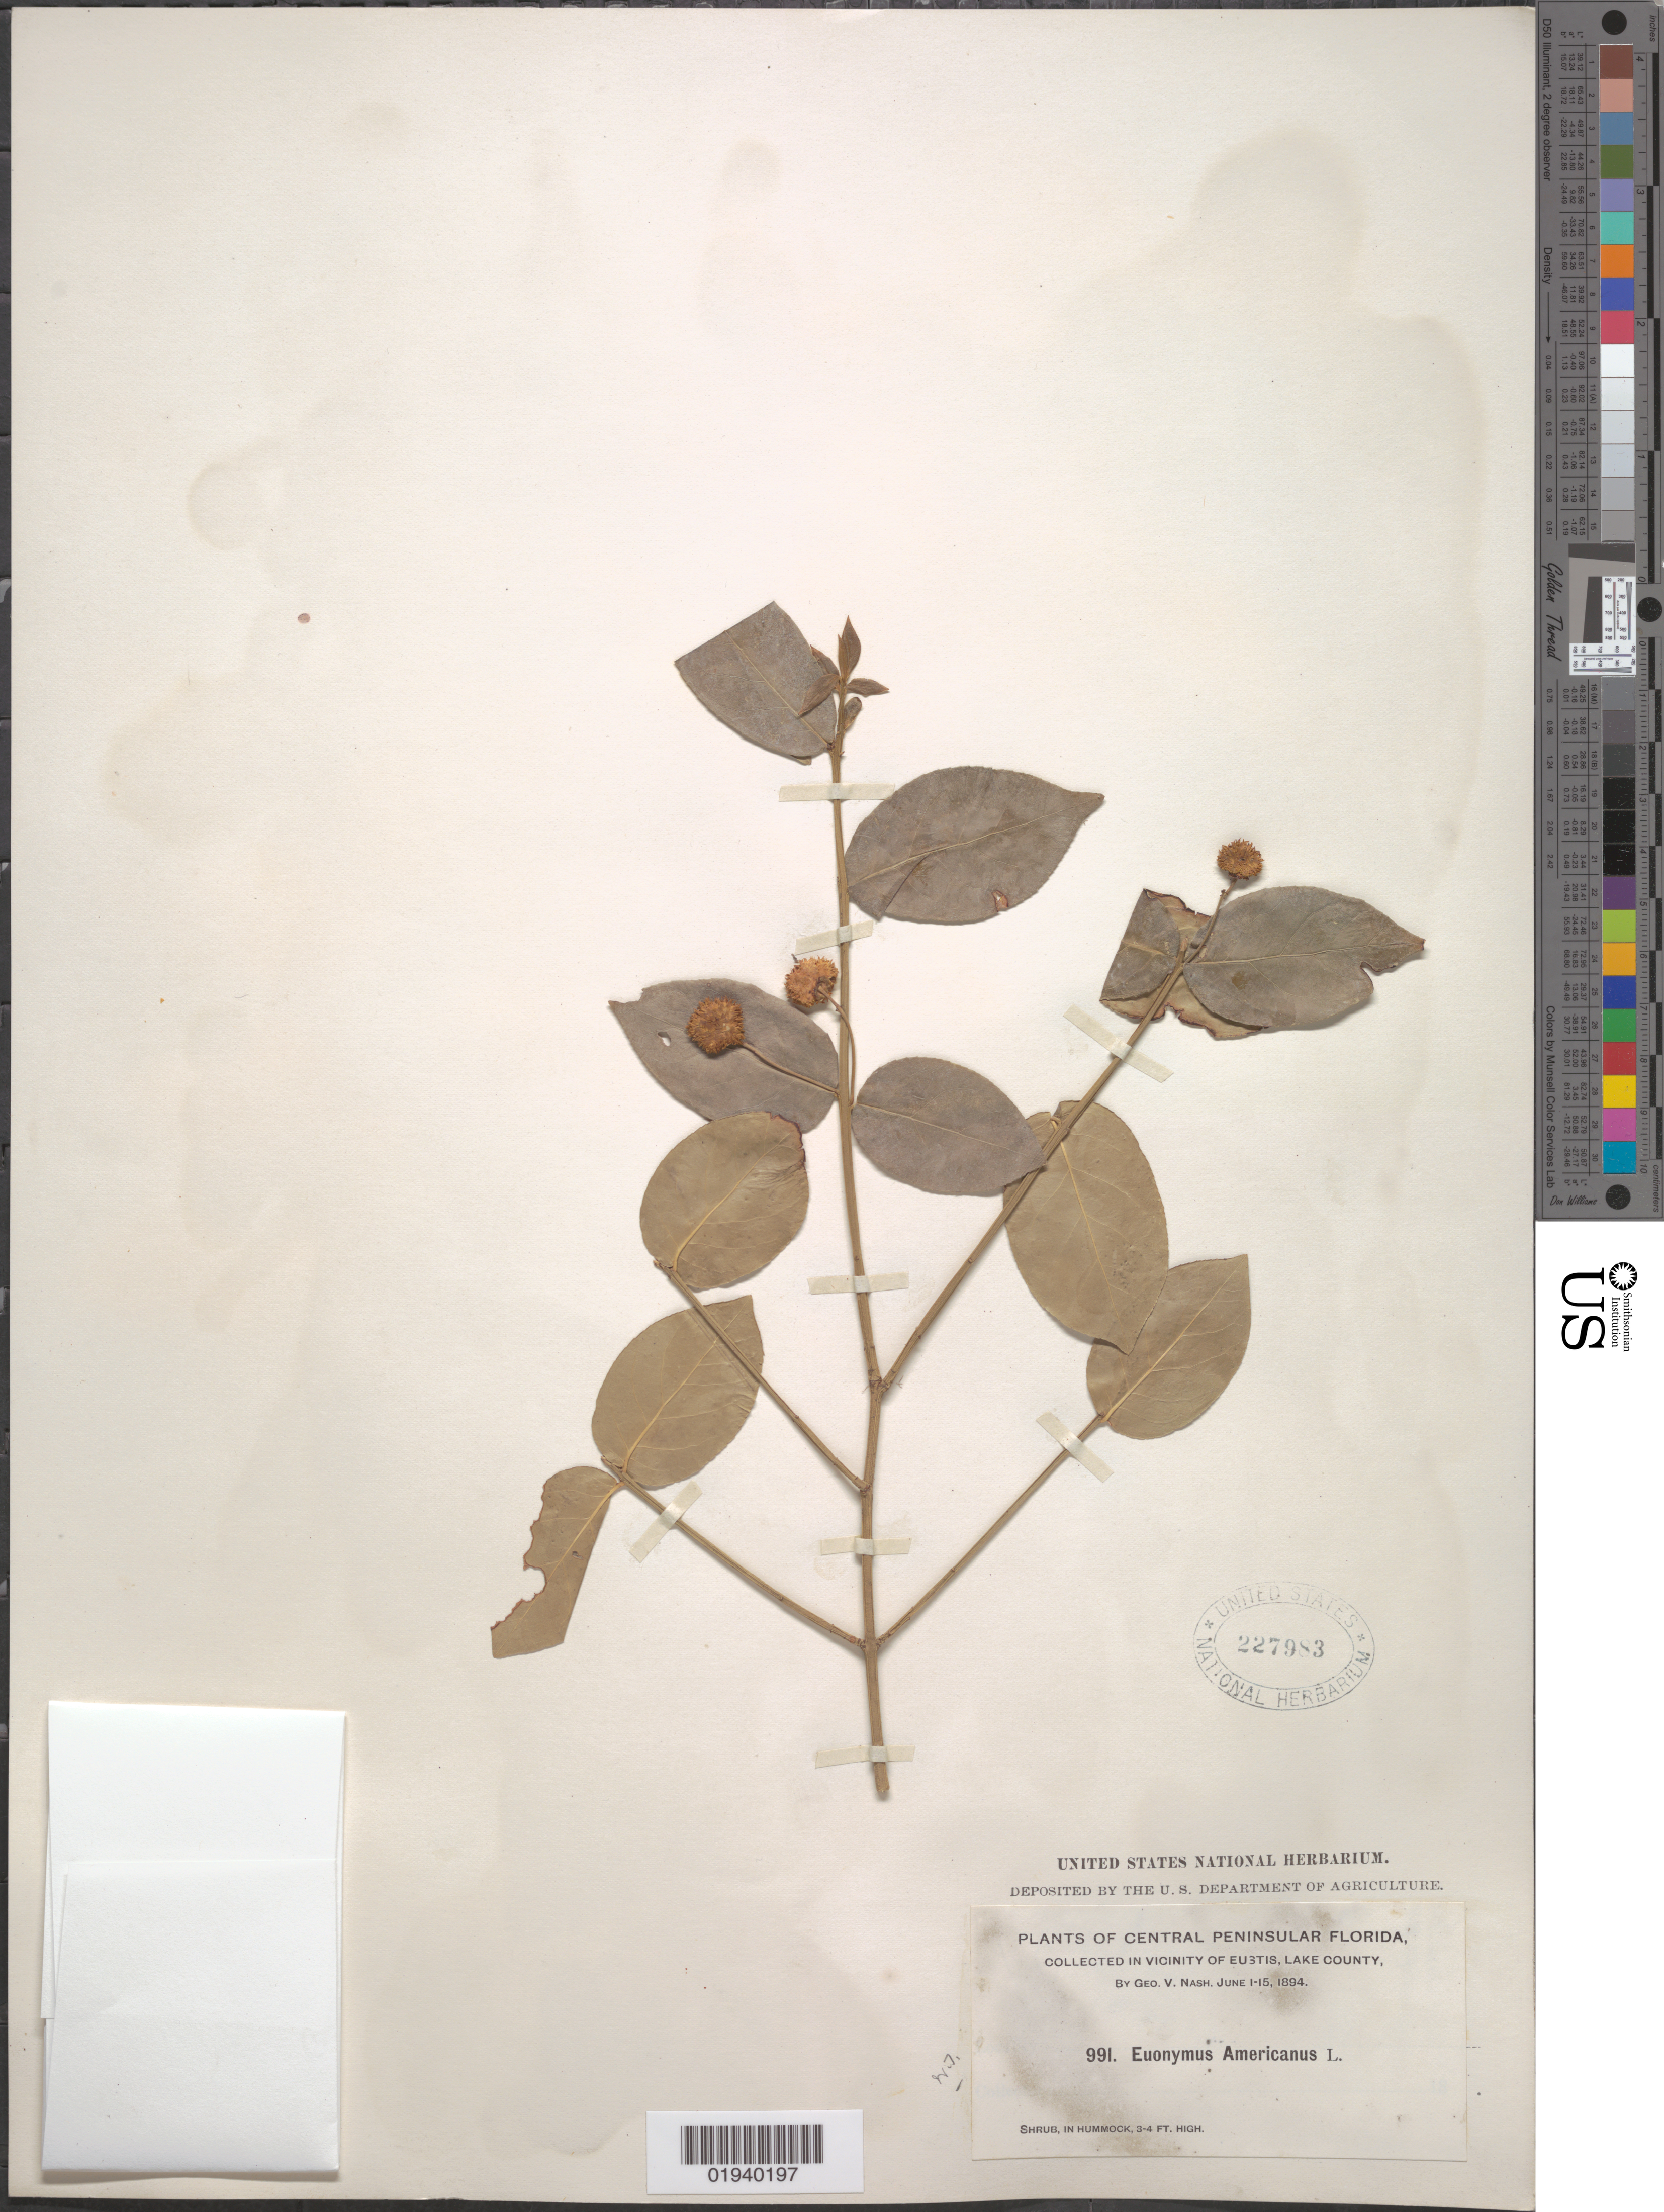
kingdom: Plantae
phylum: Tracheophyta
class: Magnoliopsida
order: Celastrales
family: Celastraceae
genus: Euonymus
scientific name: Euonymus americanus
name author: L.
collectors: G. V. Nash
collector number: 991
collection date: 1894-06-01/1894-06-15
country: United States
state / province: Florida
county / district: Lake County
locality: Eustis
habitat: In hummock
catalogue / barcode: US 227983